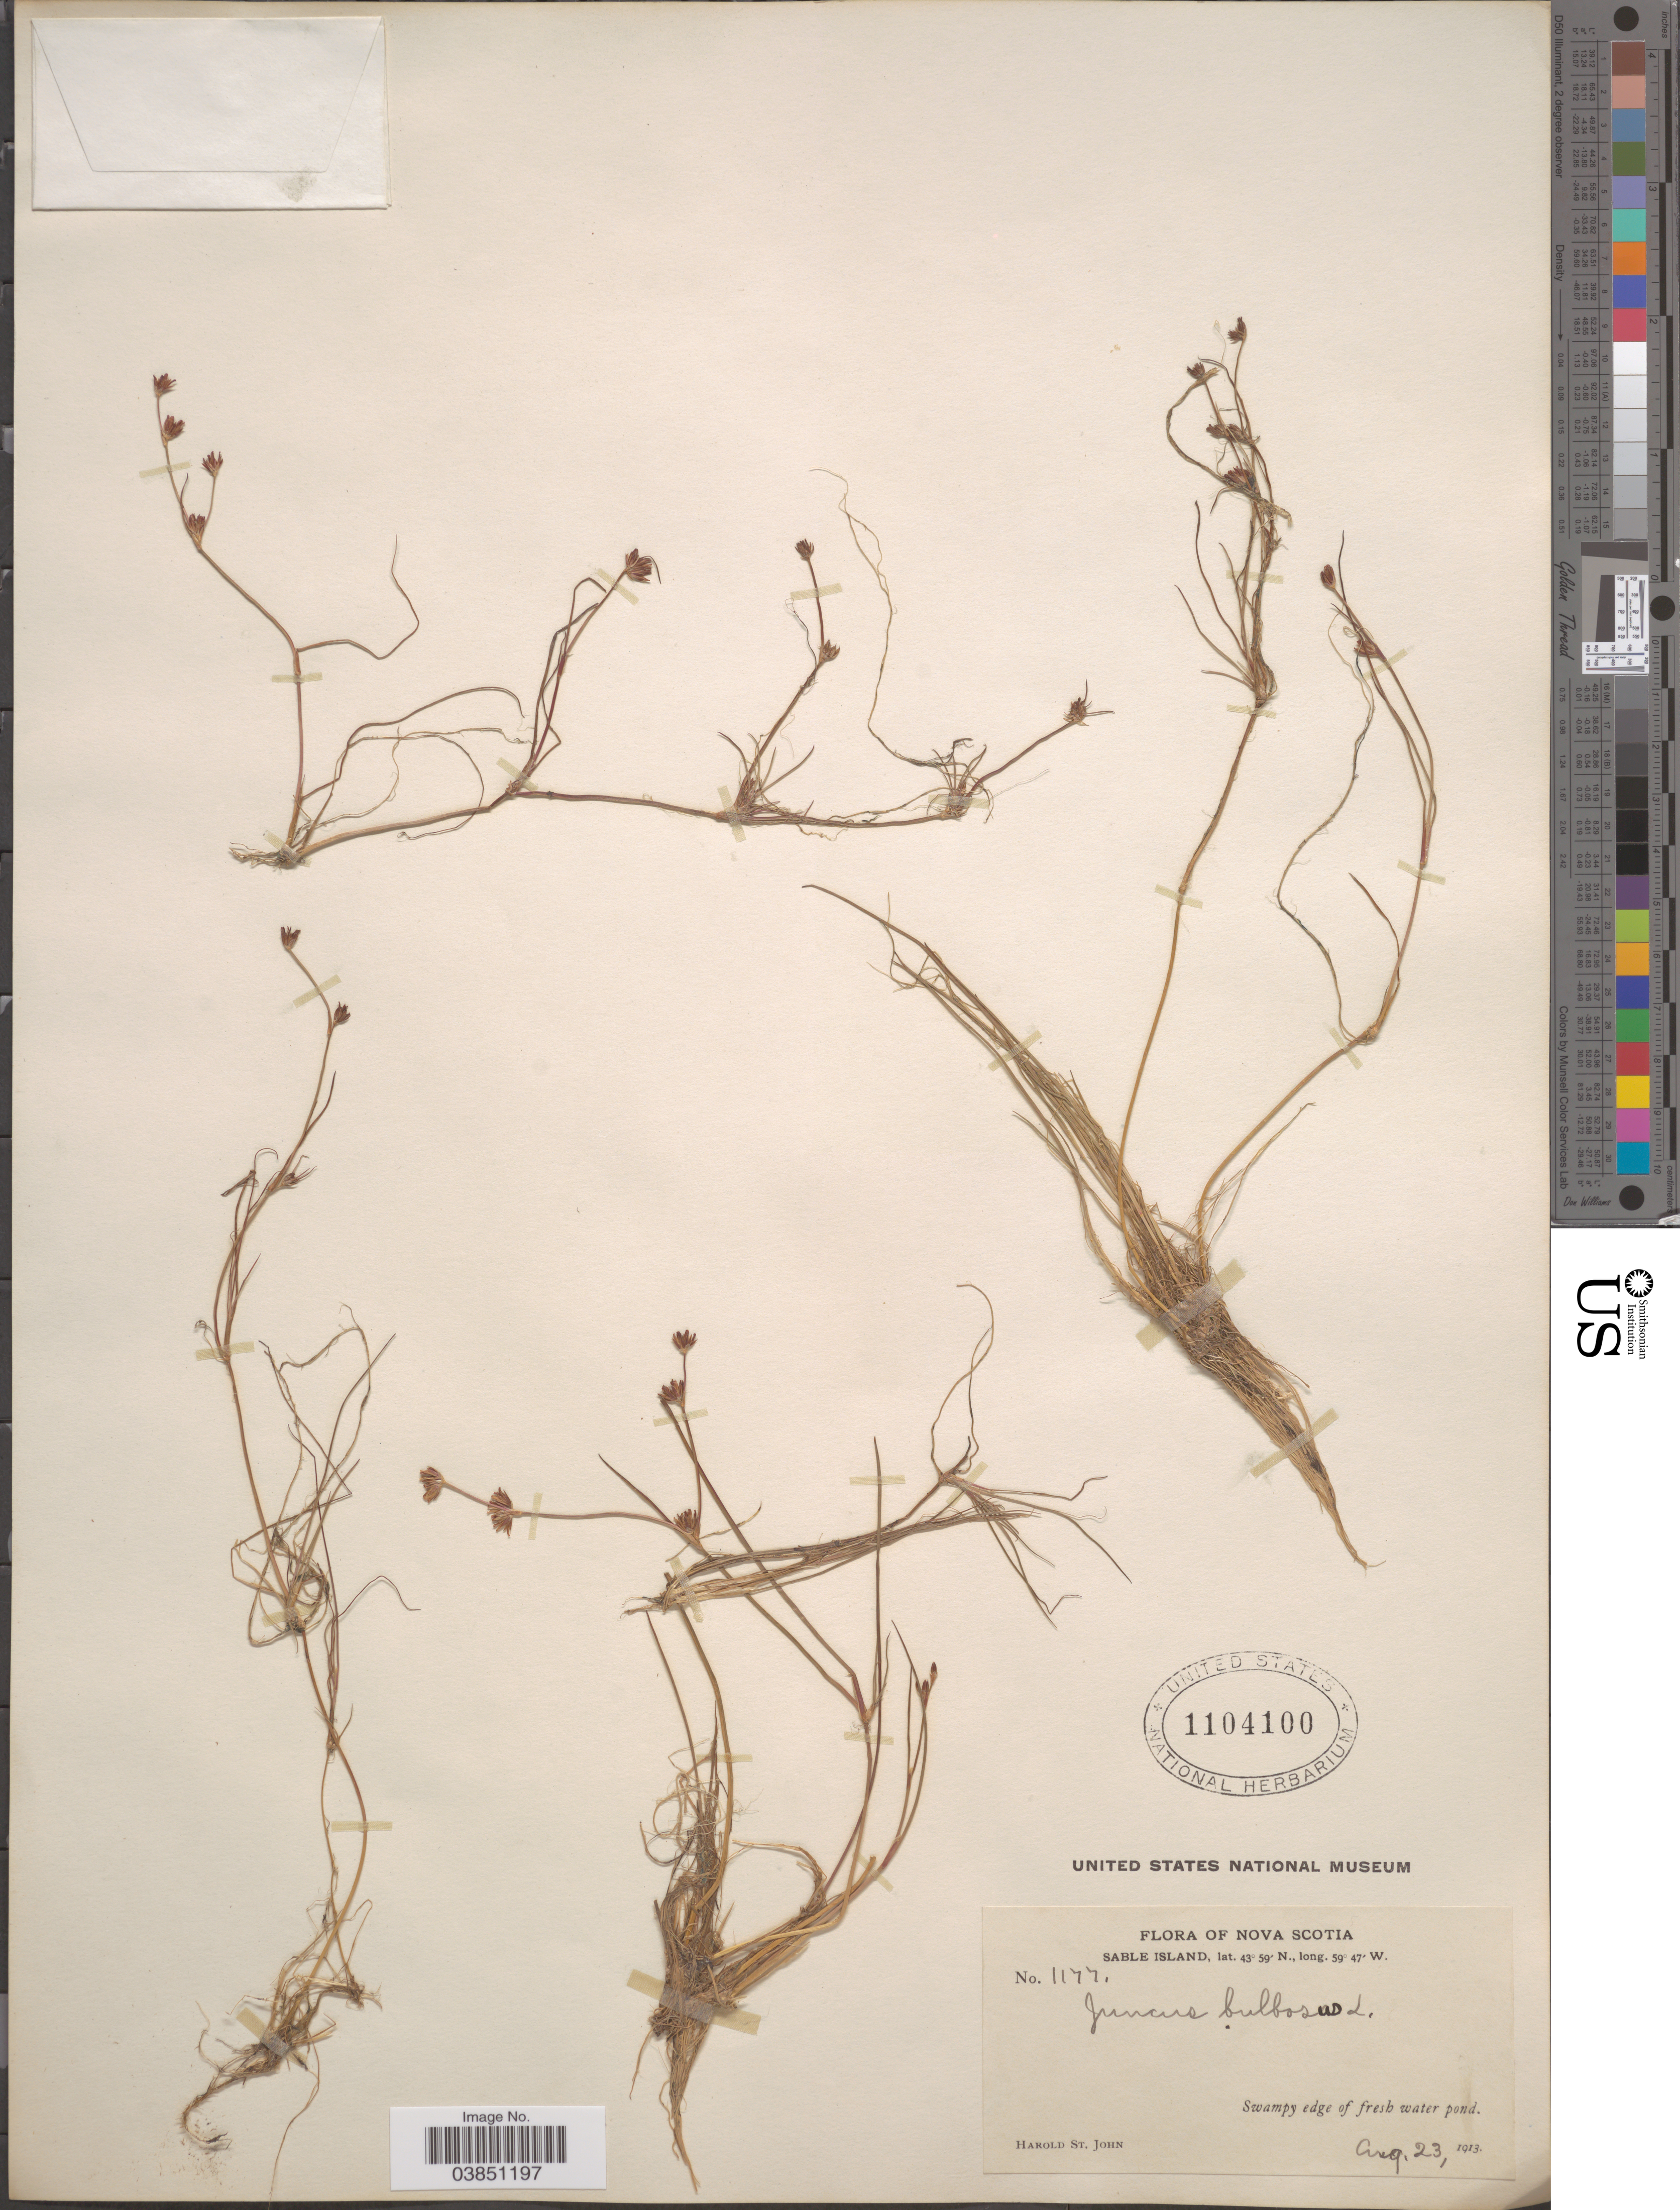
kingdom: Plantae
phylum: Tracheophyta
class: Liliopsida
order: Poales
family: Juncaceae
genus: Juncus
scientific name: Juncus bulbosus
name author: L.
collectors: H. St. John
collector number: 1177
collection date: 1913-08-23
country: Canada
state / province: Nova Scotia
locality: Sable Island.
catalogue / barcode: US 1104100